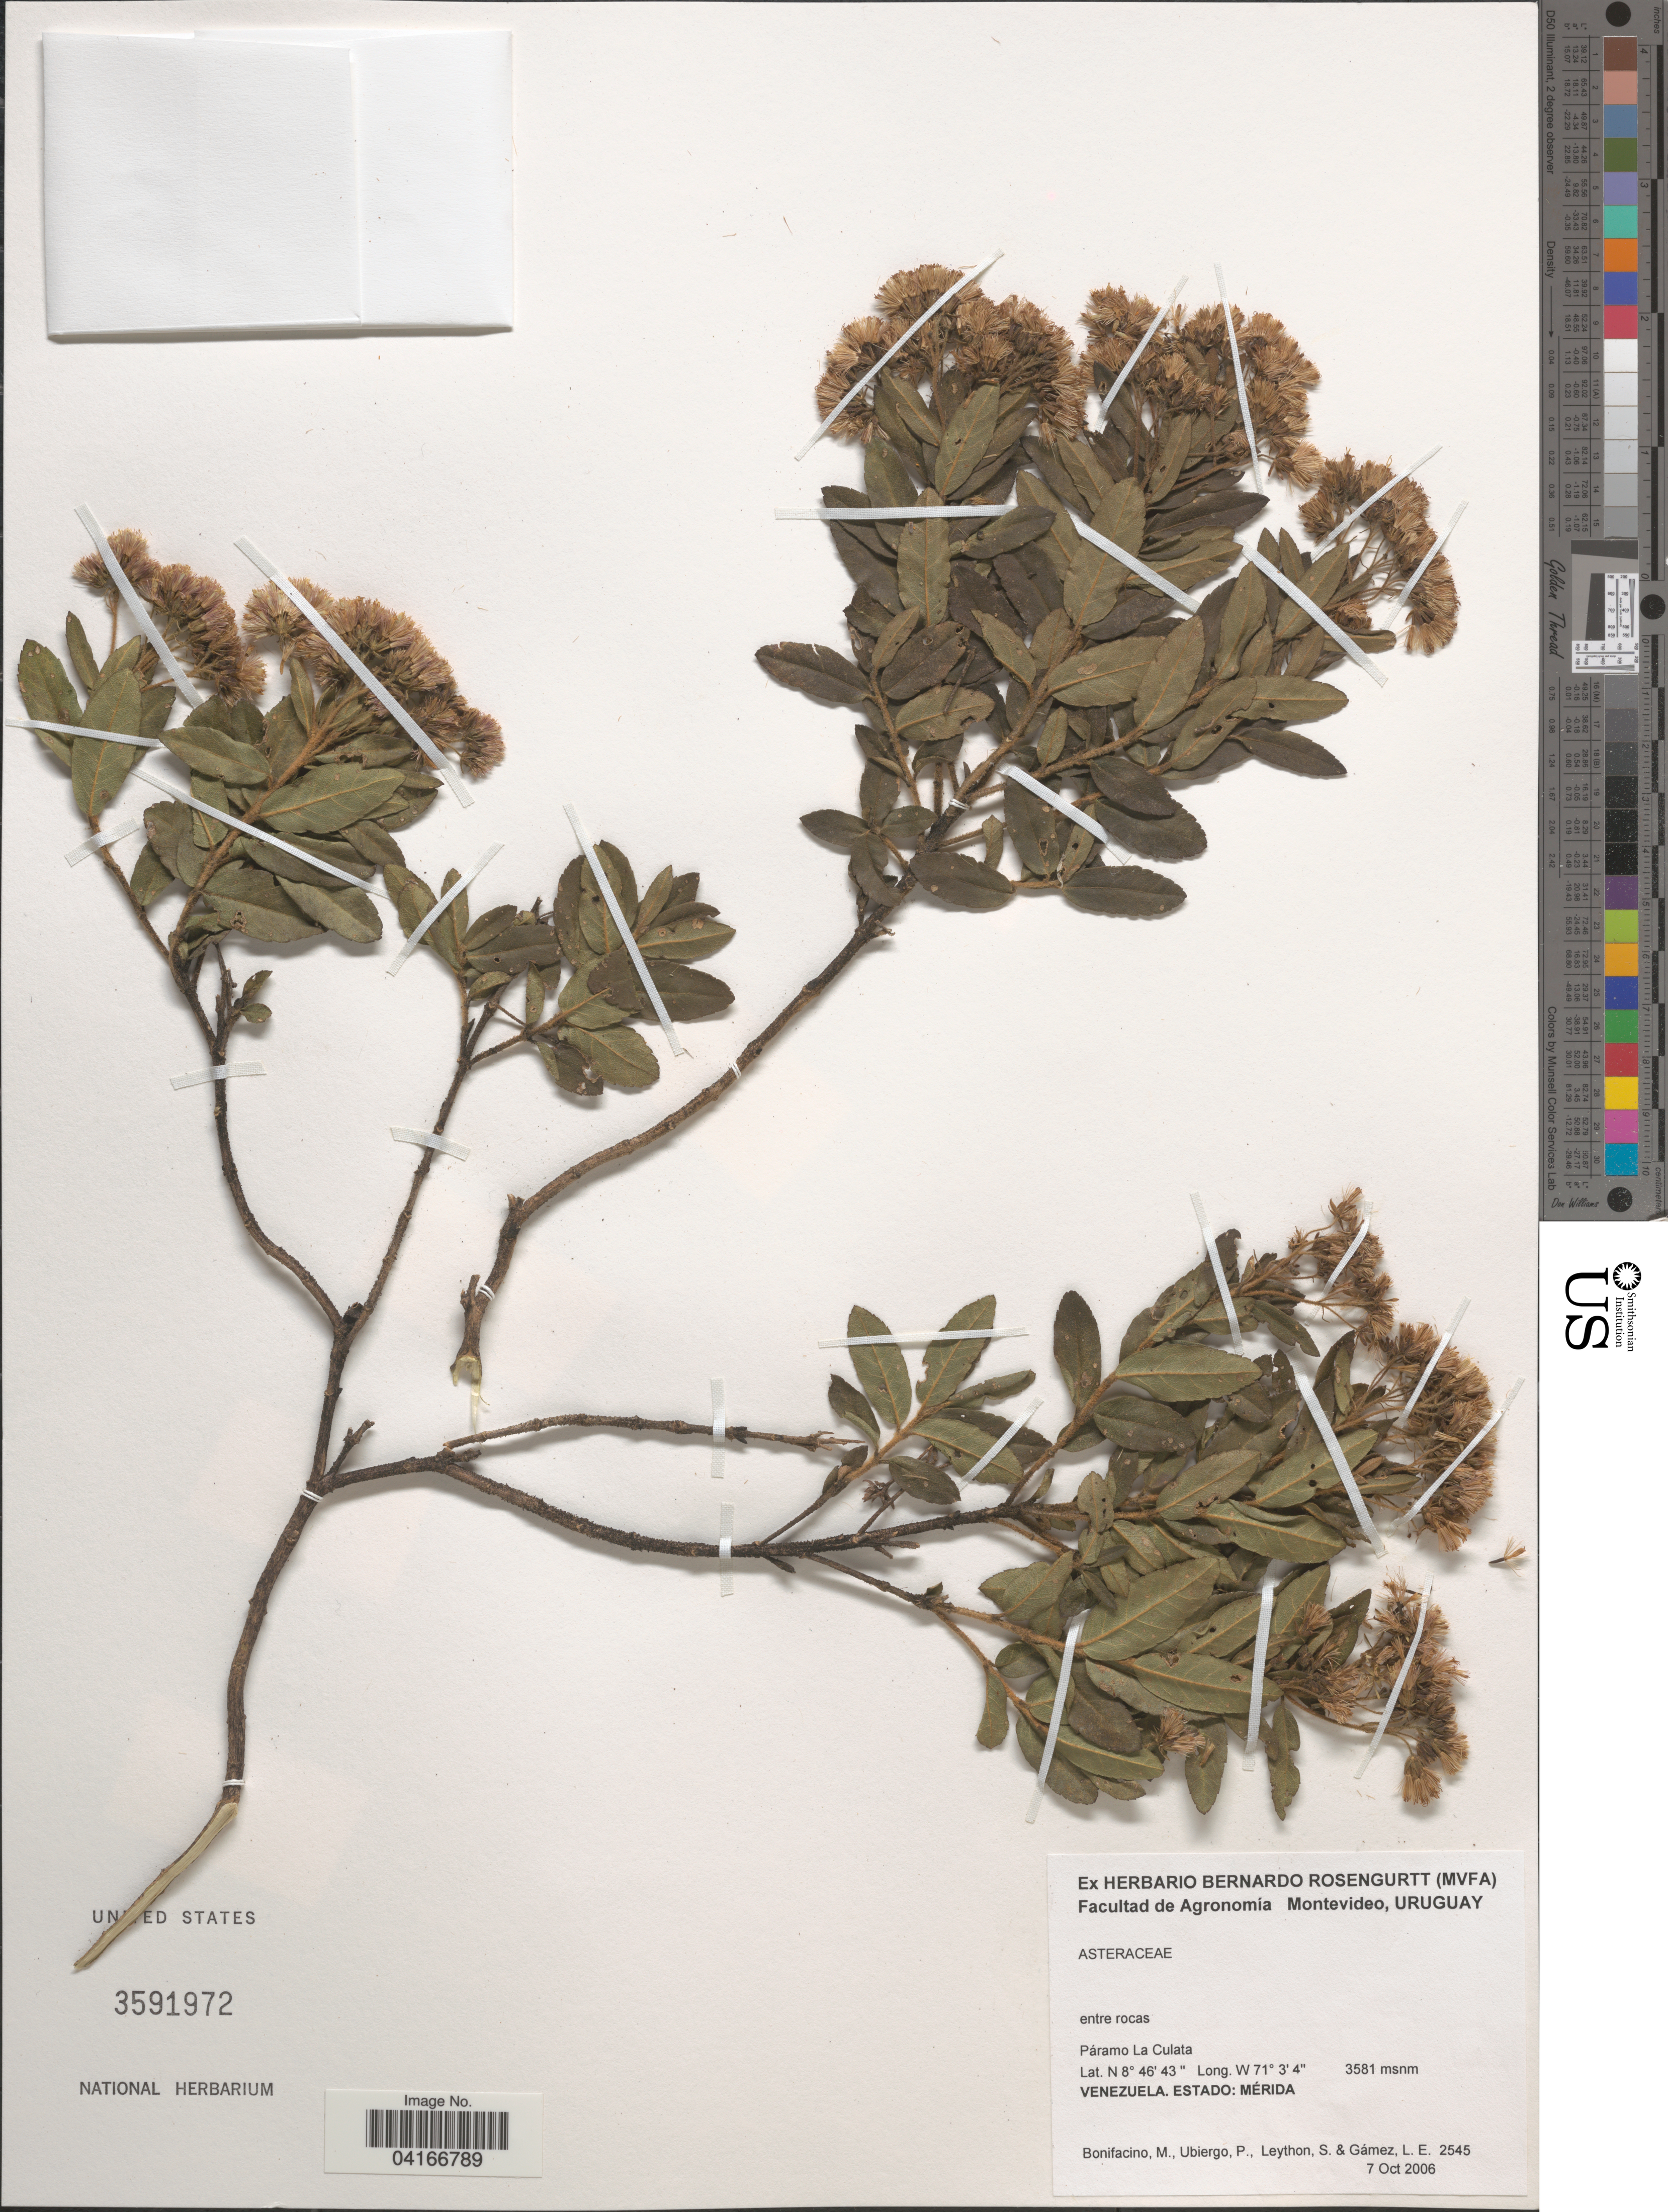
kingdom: Plantae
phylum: Tracheophyta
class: Magnoliopsida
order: Asterales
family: Asteraceae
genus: Ageratina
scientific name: Ageratina sp.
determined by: Ávila C., Fabio Andrés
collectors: M. Bonifacino, P. Ubiergo, S. Leython & L. Gamez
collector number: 2545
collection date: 2006-10-07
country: Venezuela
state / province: Merida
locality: Páramo La Culata.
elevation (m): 3581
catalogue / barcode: US 3591972